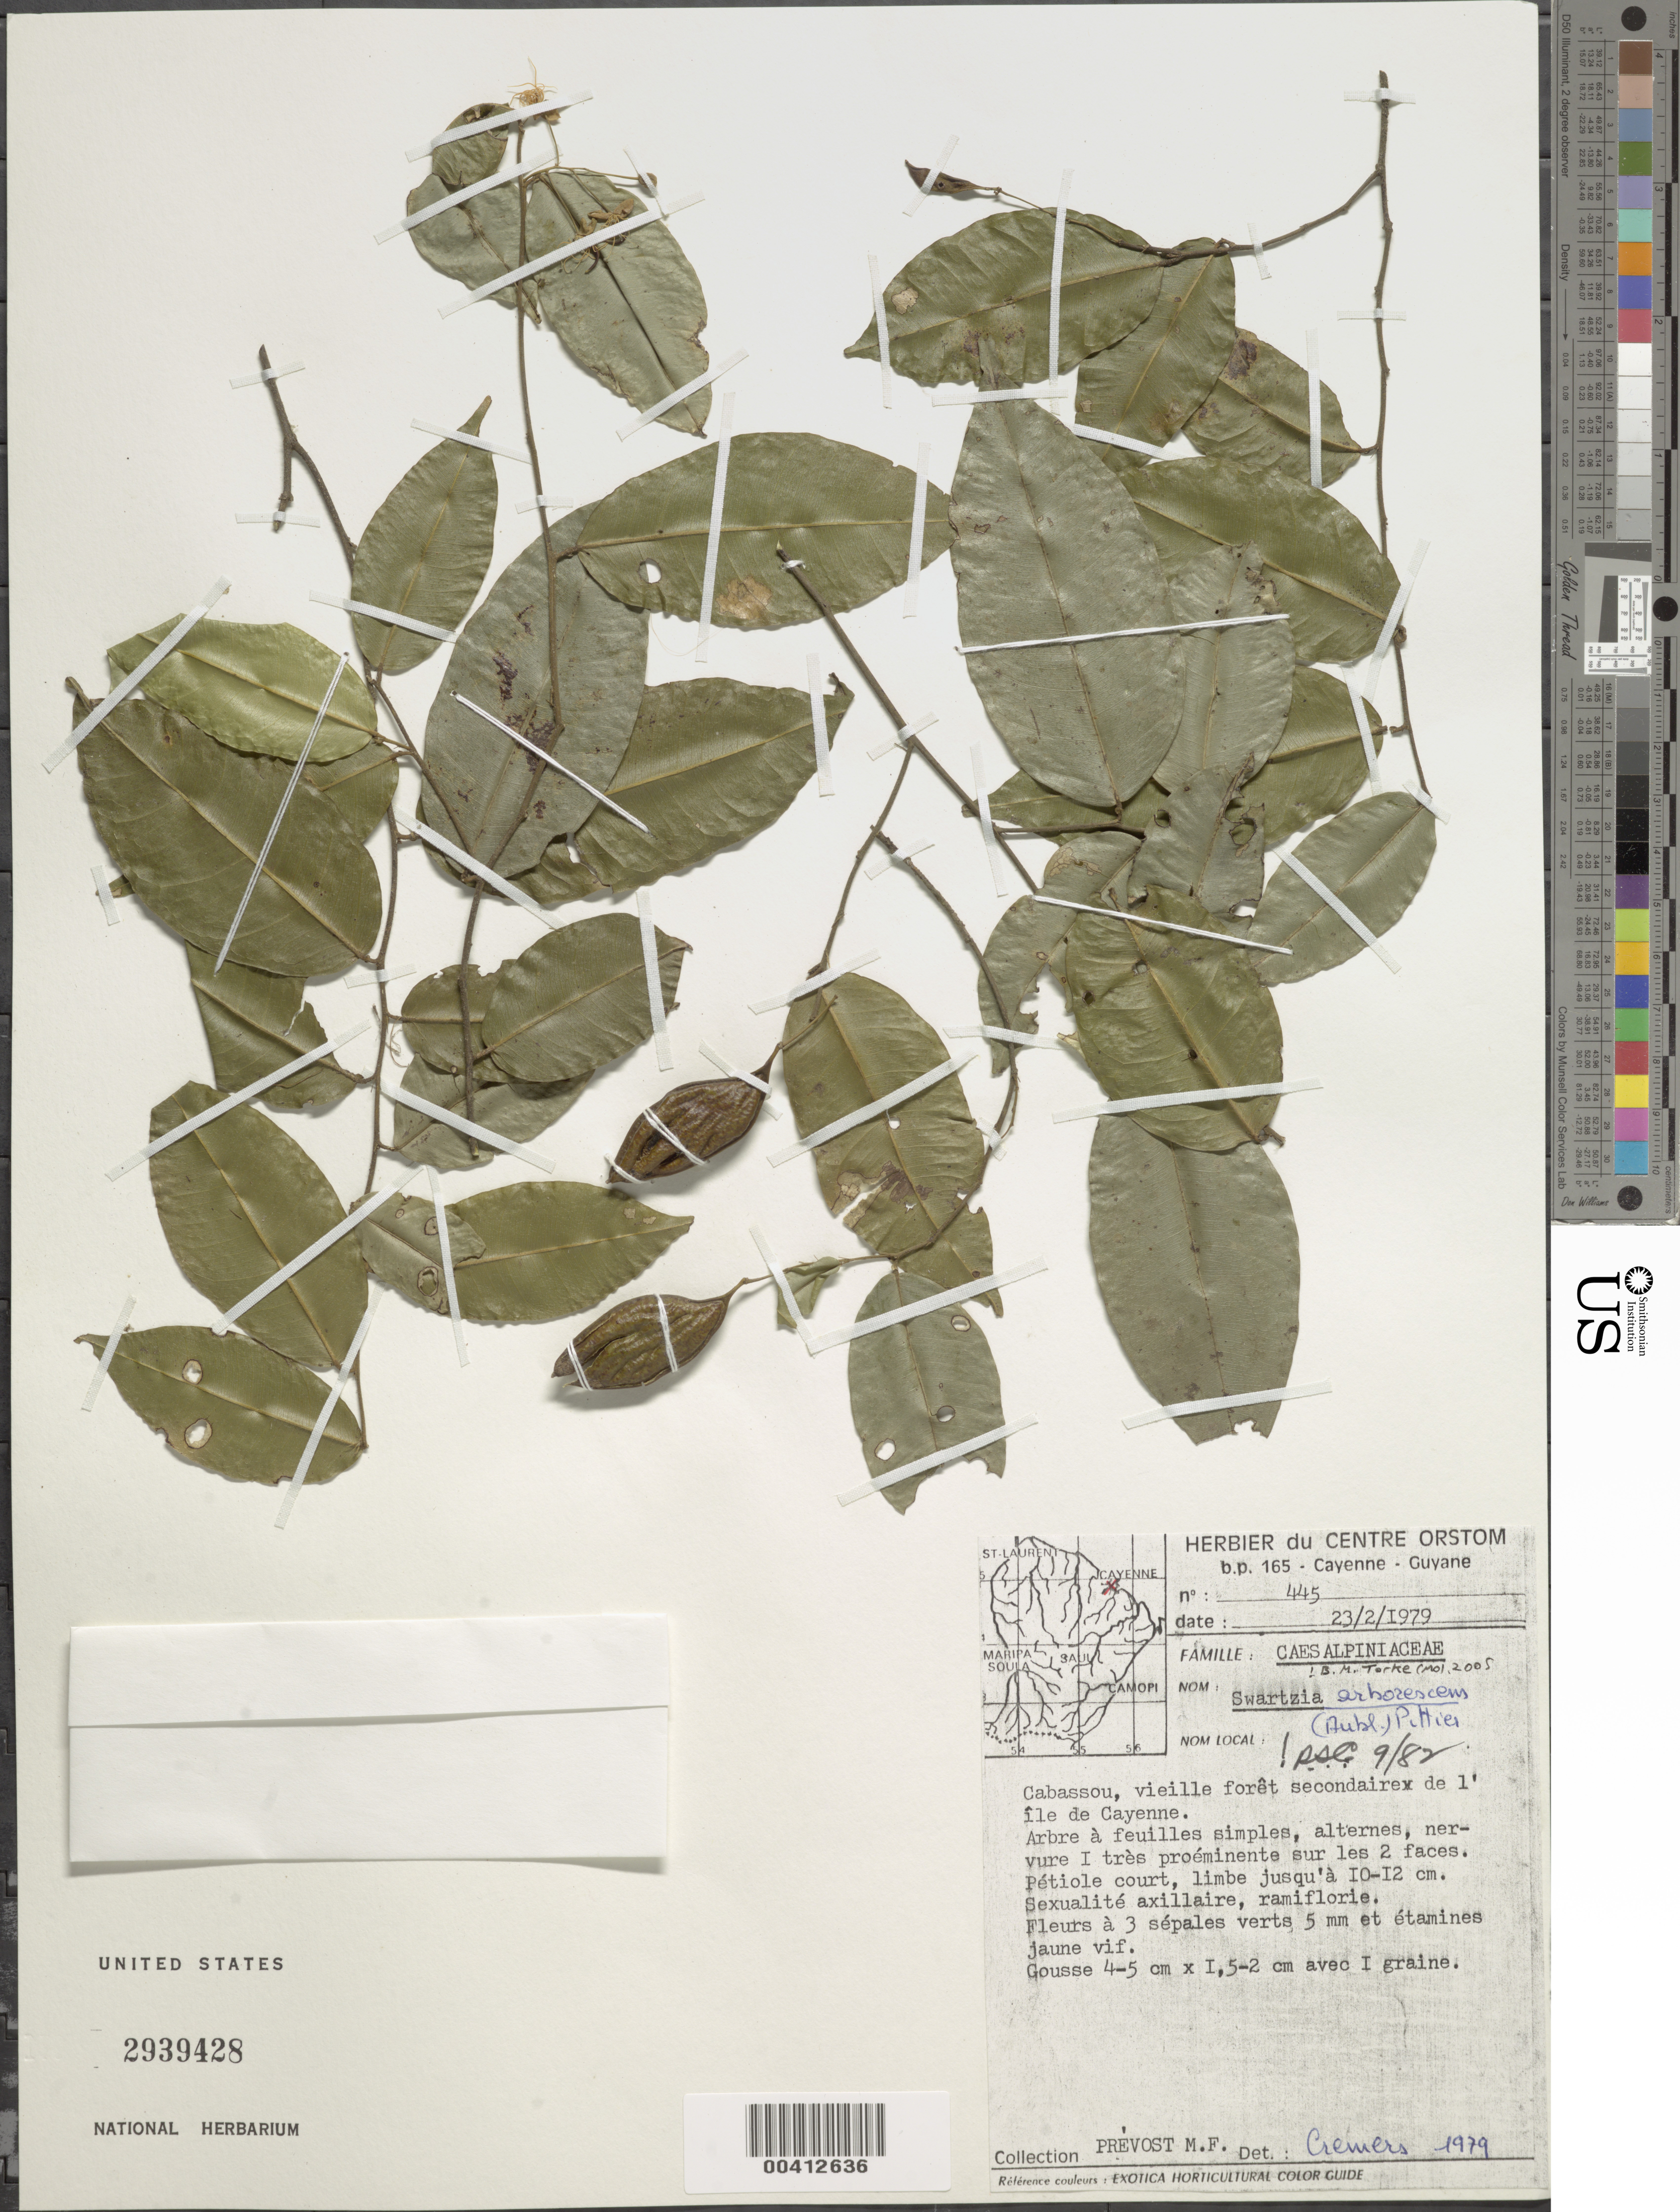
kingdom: Plantae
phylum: Tracheophyta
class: Magnoliopsida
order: Fabales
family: Fabaceae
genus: Swartzia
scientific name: Swartzia arborescens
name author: (Aubl.) Pittier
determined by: Cowan, R. S.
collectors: M.-F. Prévost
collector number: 445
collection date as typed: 23 Feb 1979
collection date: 1979-02-23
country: French Guiana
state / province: Cayenne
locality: Cayenne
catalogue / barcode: US 2939428